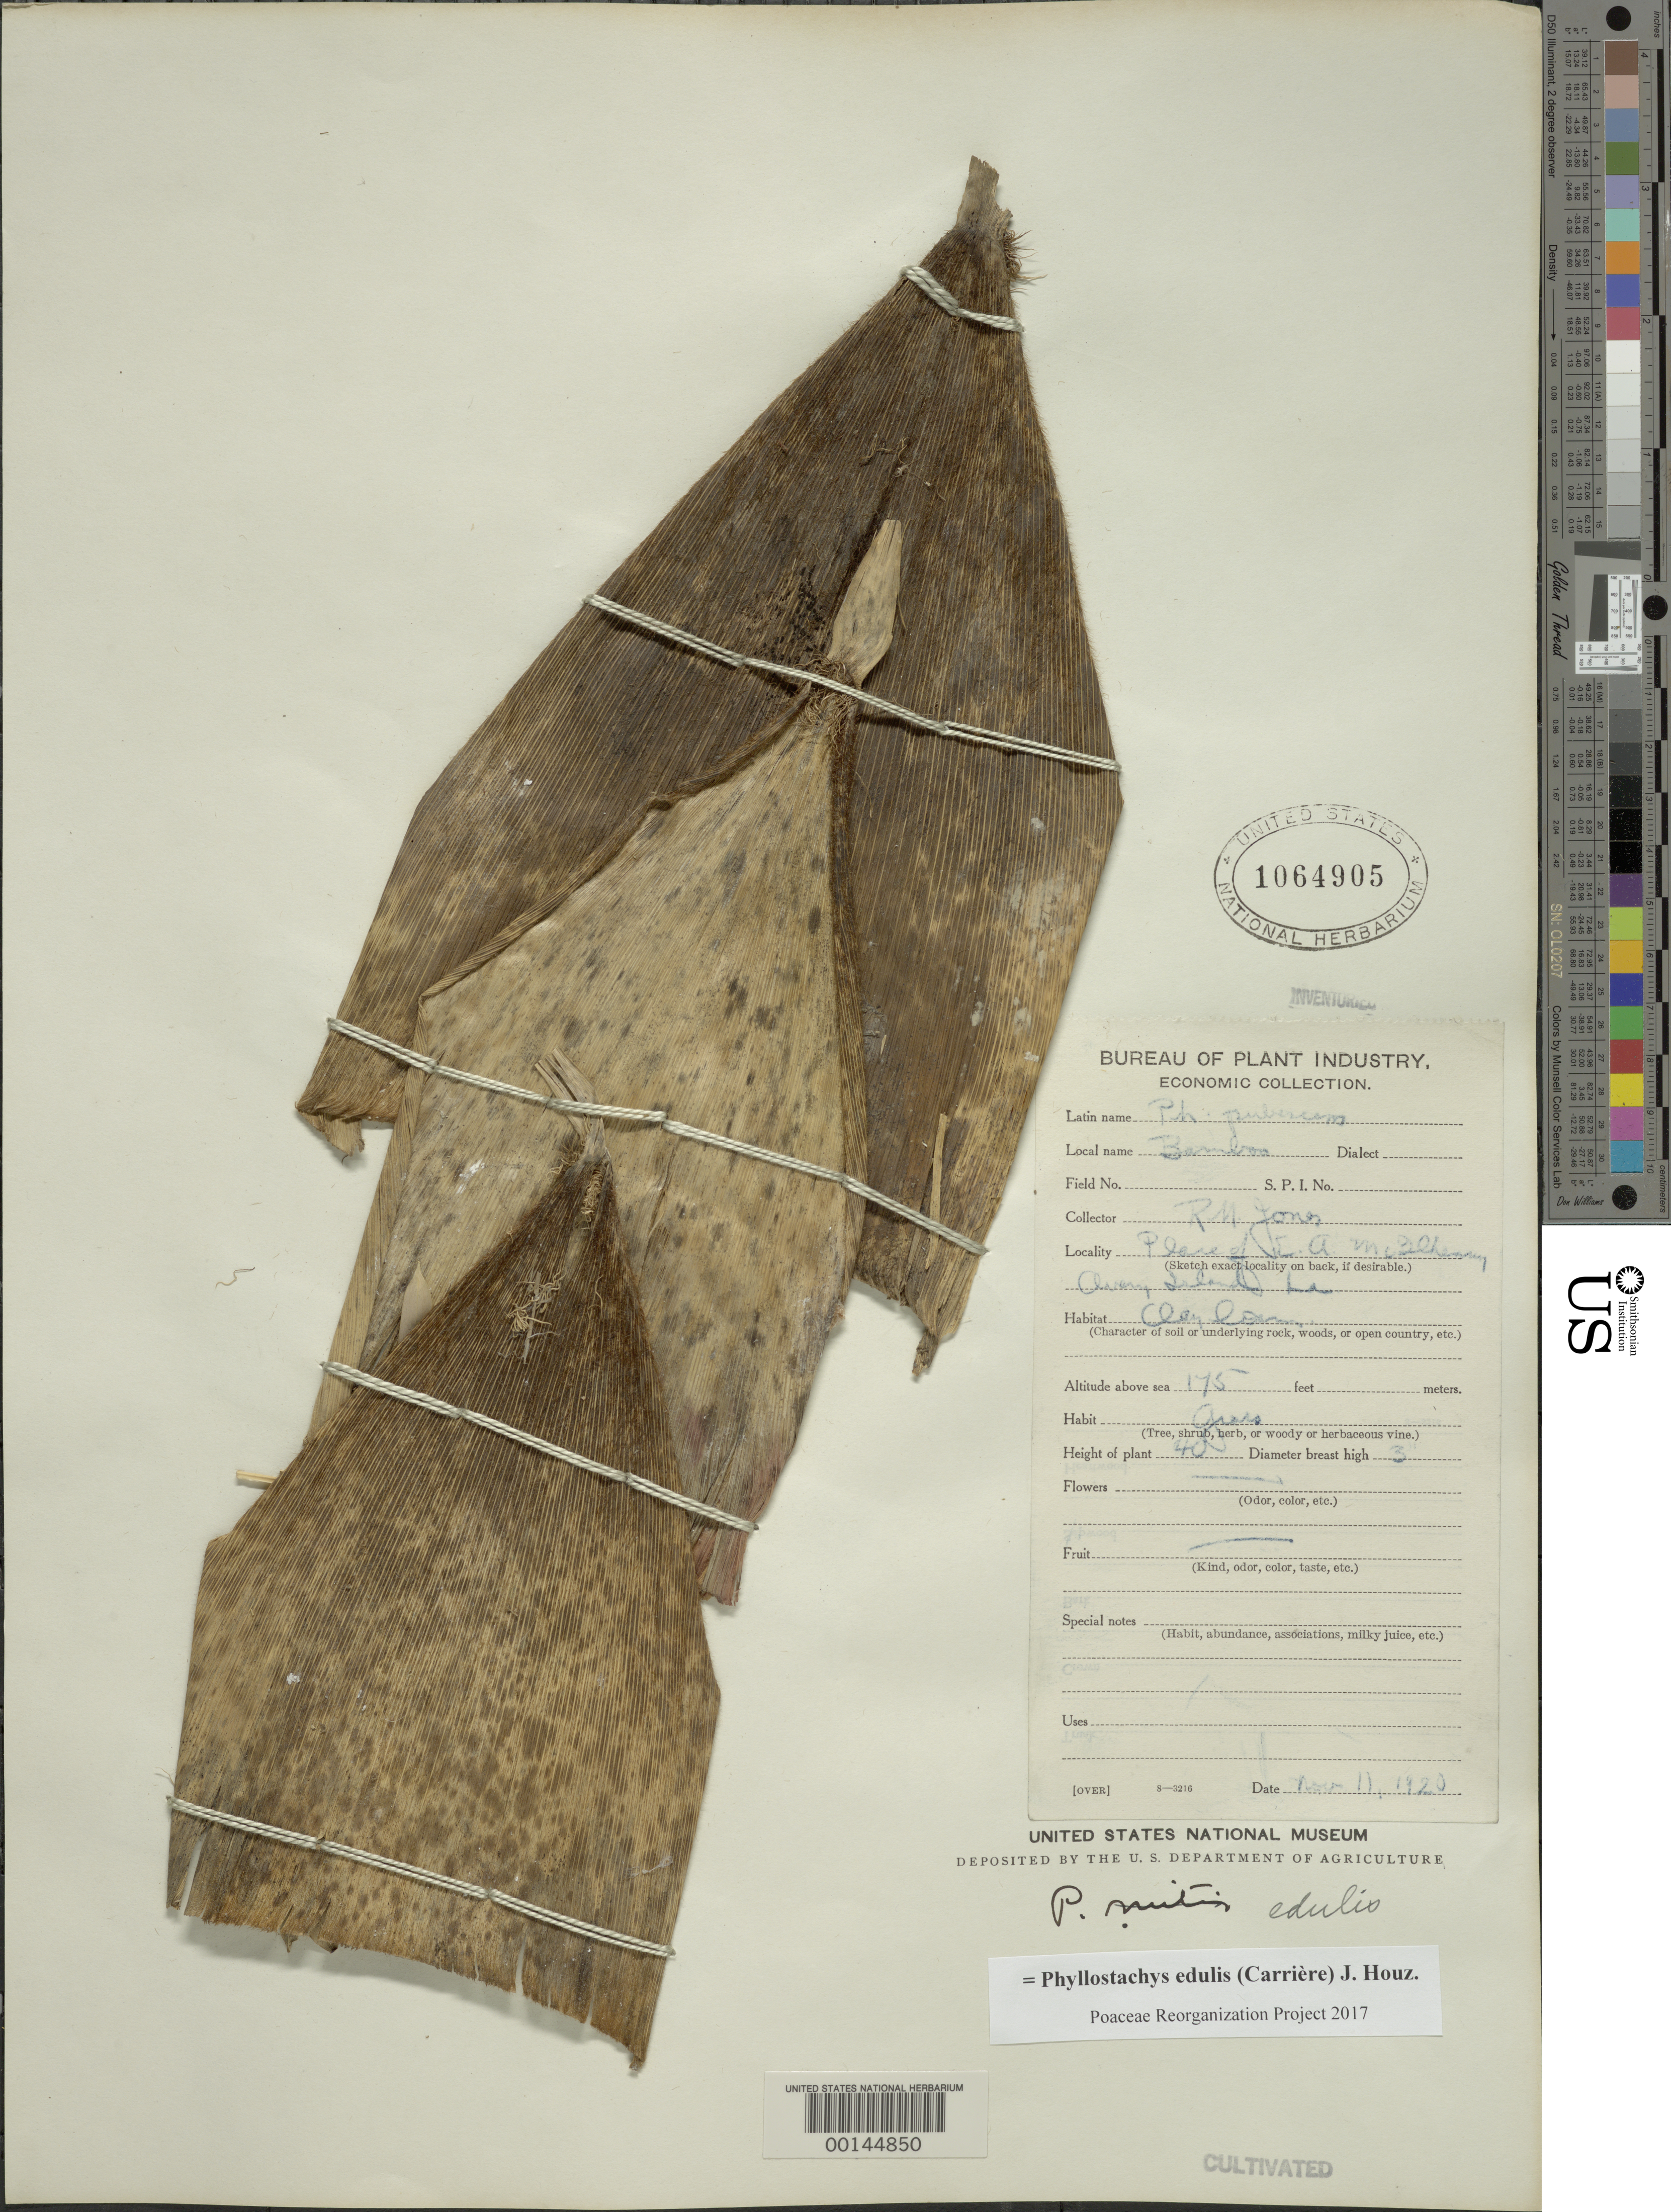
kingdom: Plantae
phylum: Tracheophyta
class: Liliopsida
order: Poales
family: Poaceae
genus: Phyllostachys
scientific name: Phyllostachys edulis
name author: (Carrière) J. Houz.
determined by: Poaceae Reorganization Project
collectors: R. M. Jones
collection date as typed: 11 Nov 1920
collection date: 1920-11-11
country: United States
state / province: Louisiana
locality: Avery island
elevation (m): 53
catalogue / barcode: US 1064905